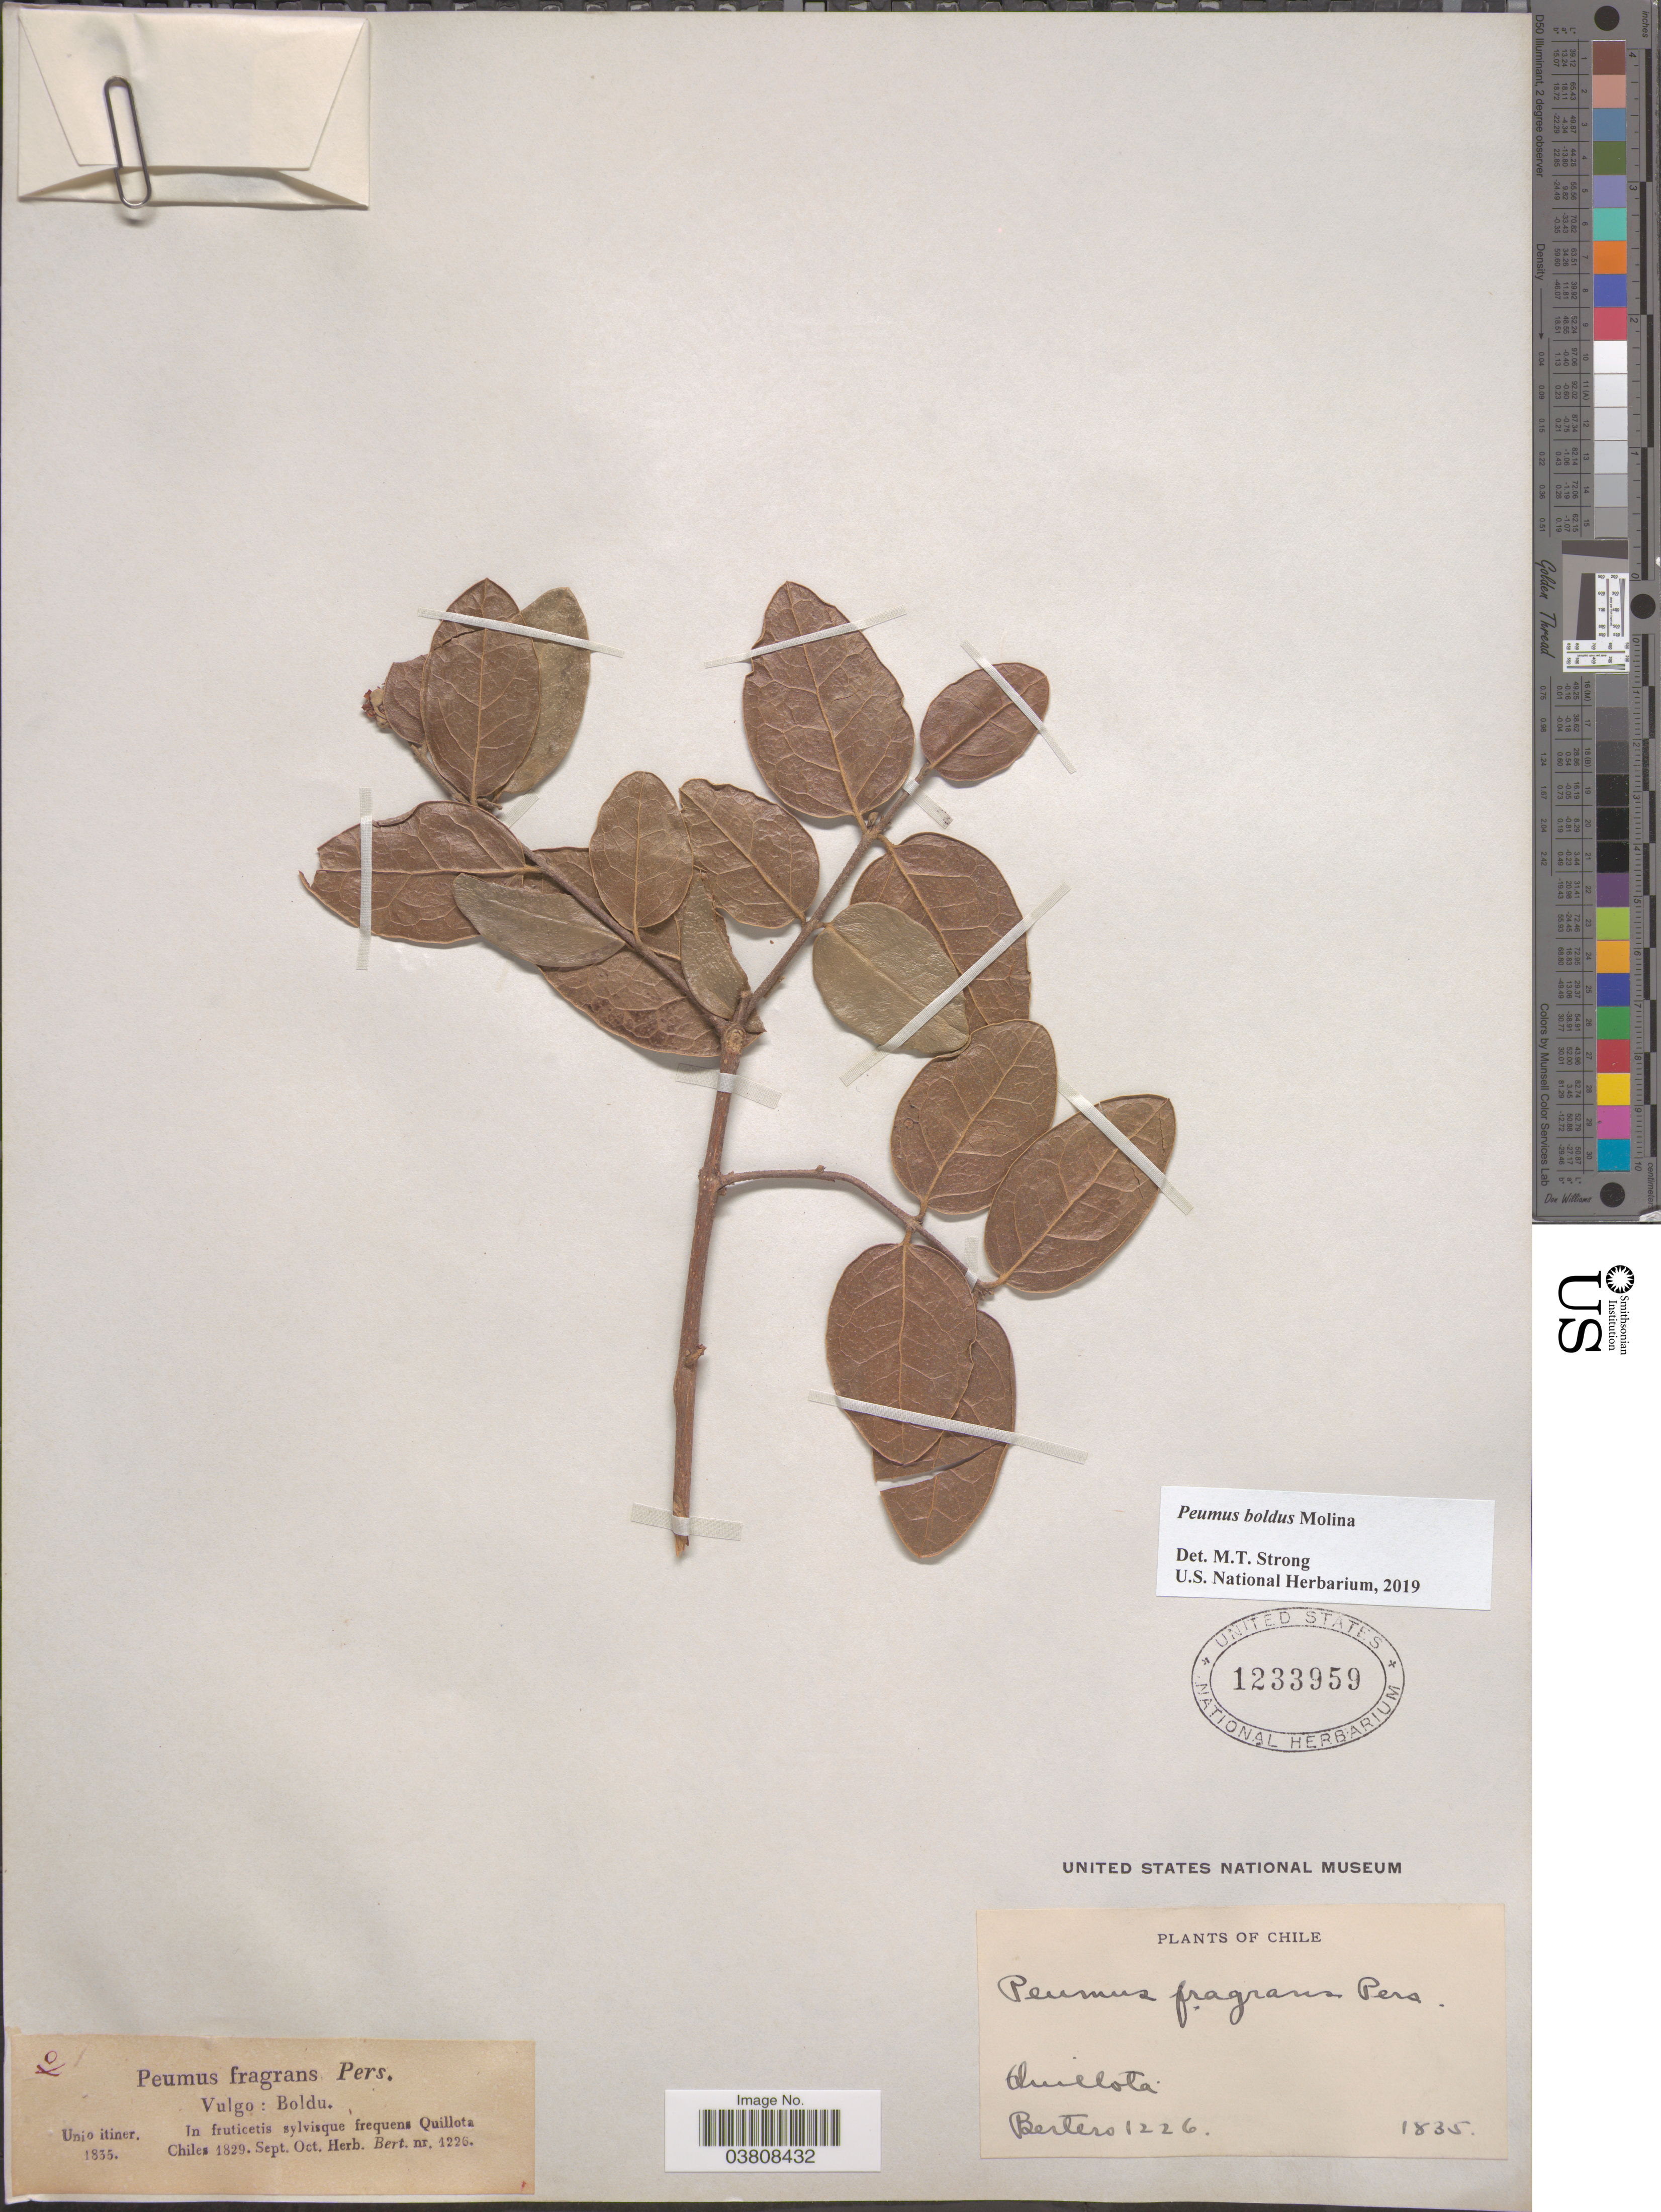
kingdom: Plantae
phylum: Tracheophyta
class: Magnoliopsida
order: Laurales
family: Monimiaceae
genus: Peumus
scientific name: Peumus boldus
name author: Molina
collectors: Bertero, --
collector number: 1226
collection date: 1835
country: Chile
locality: Quillota. In fruticetis syvisque frequens Quillota.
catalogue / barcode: US 1233959